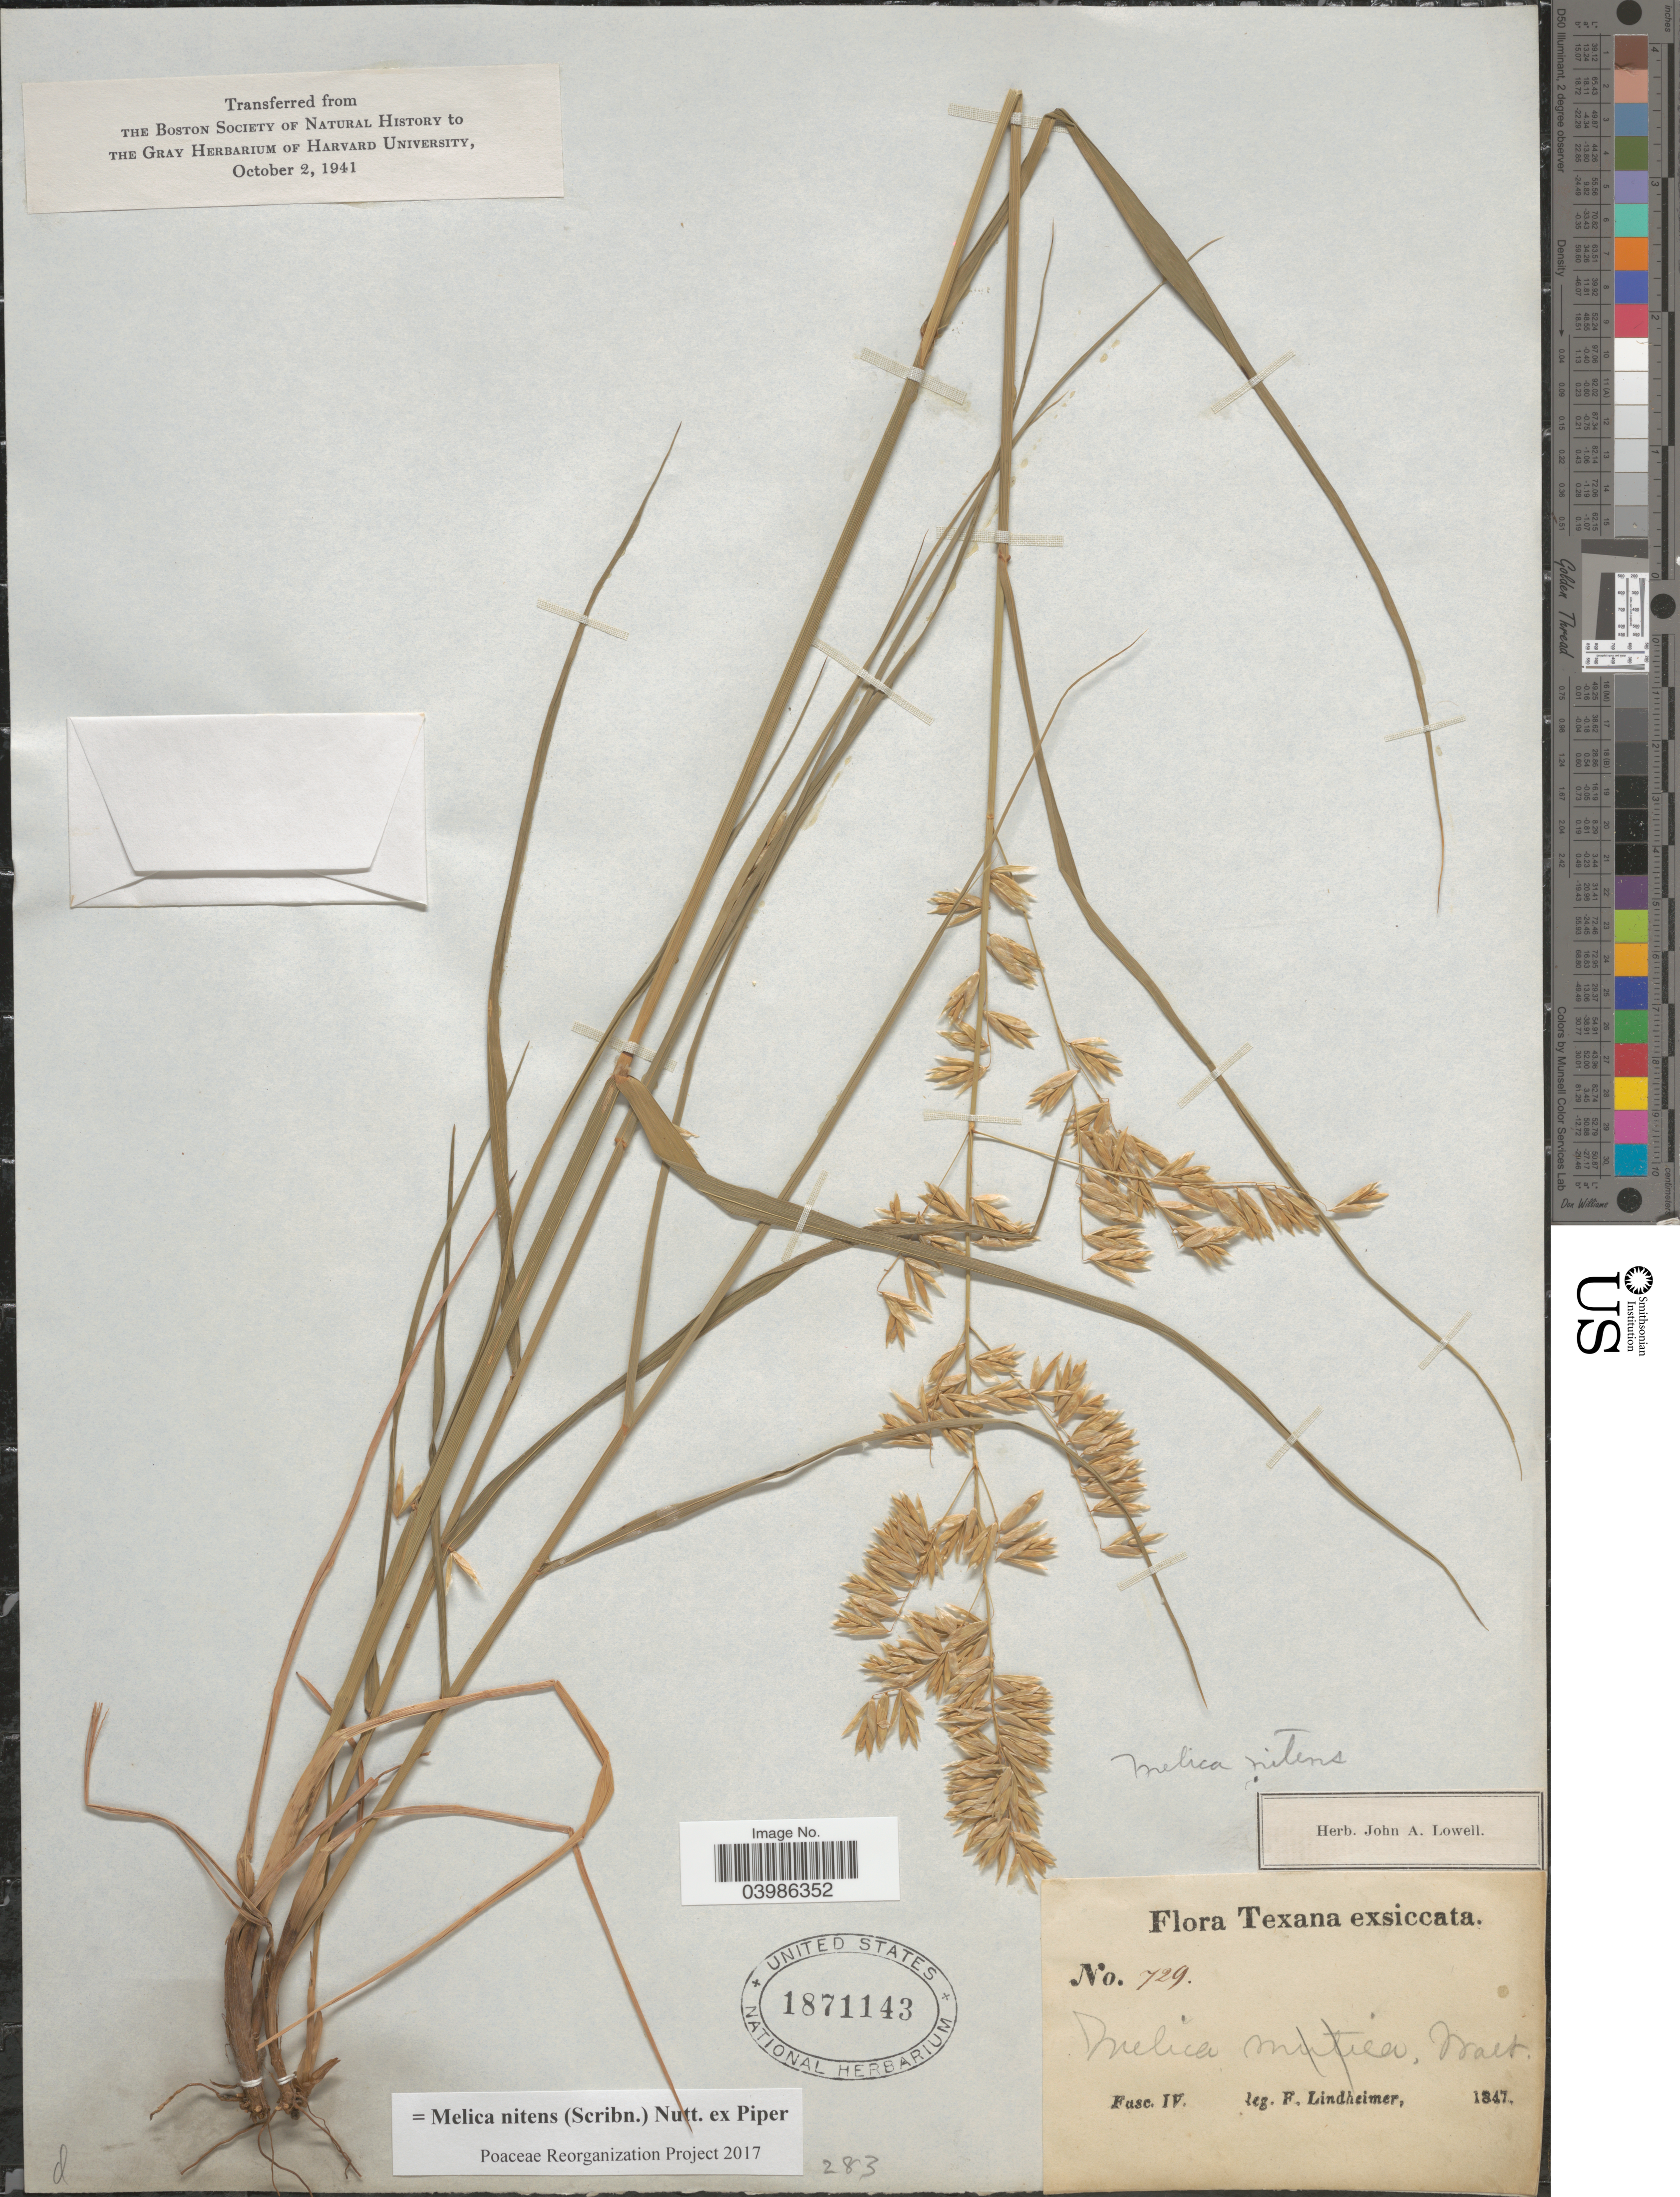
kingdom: Plantae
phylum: Tracheophyta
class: Liliopsida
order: Poales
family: Poaceae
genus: Melica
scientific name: Melica nitens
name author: (Scribn.) Nutt. ex Piper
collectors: F. Lindheimer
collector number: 729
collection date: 1847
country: United States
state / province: Texas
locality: Fasc IV.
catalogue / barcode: US 1871143